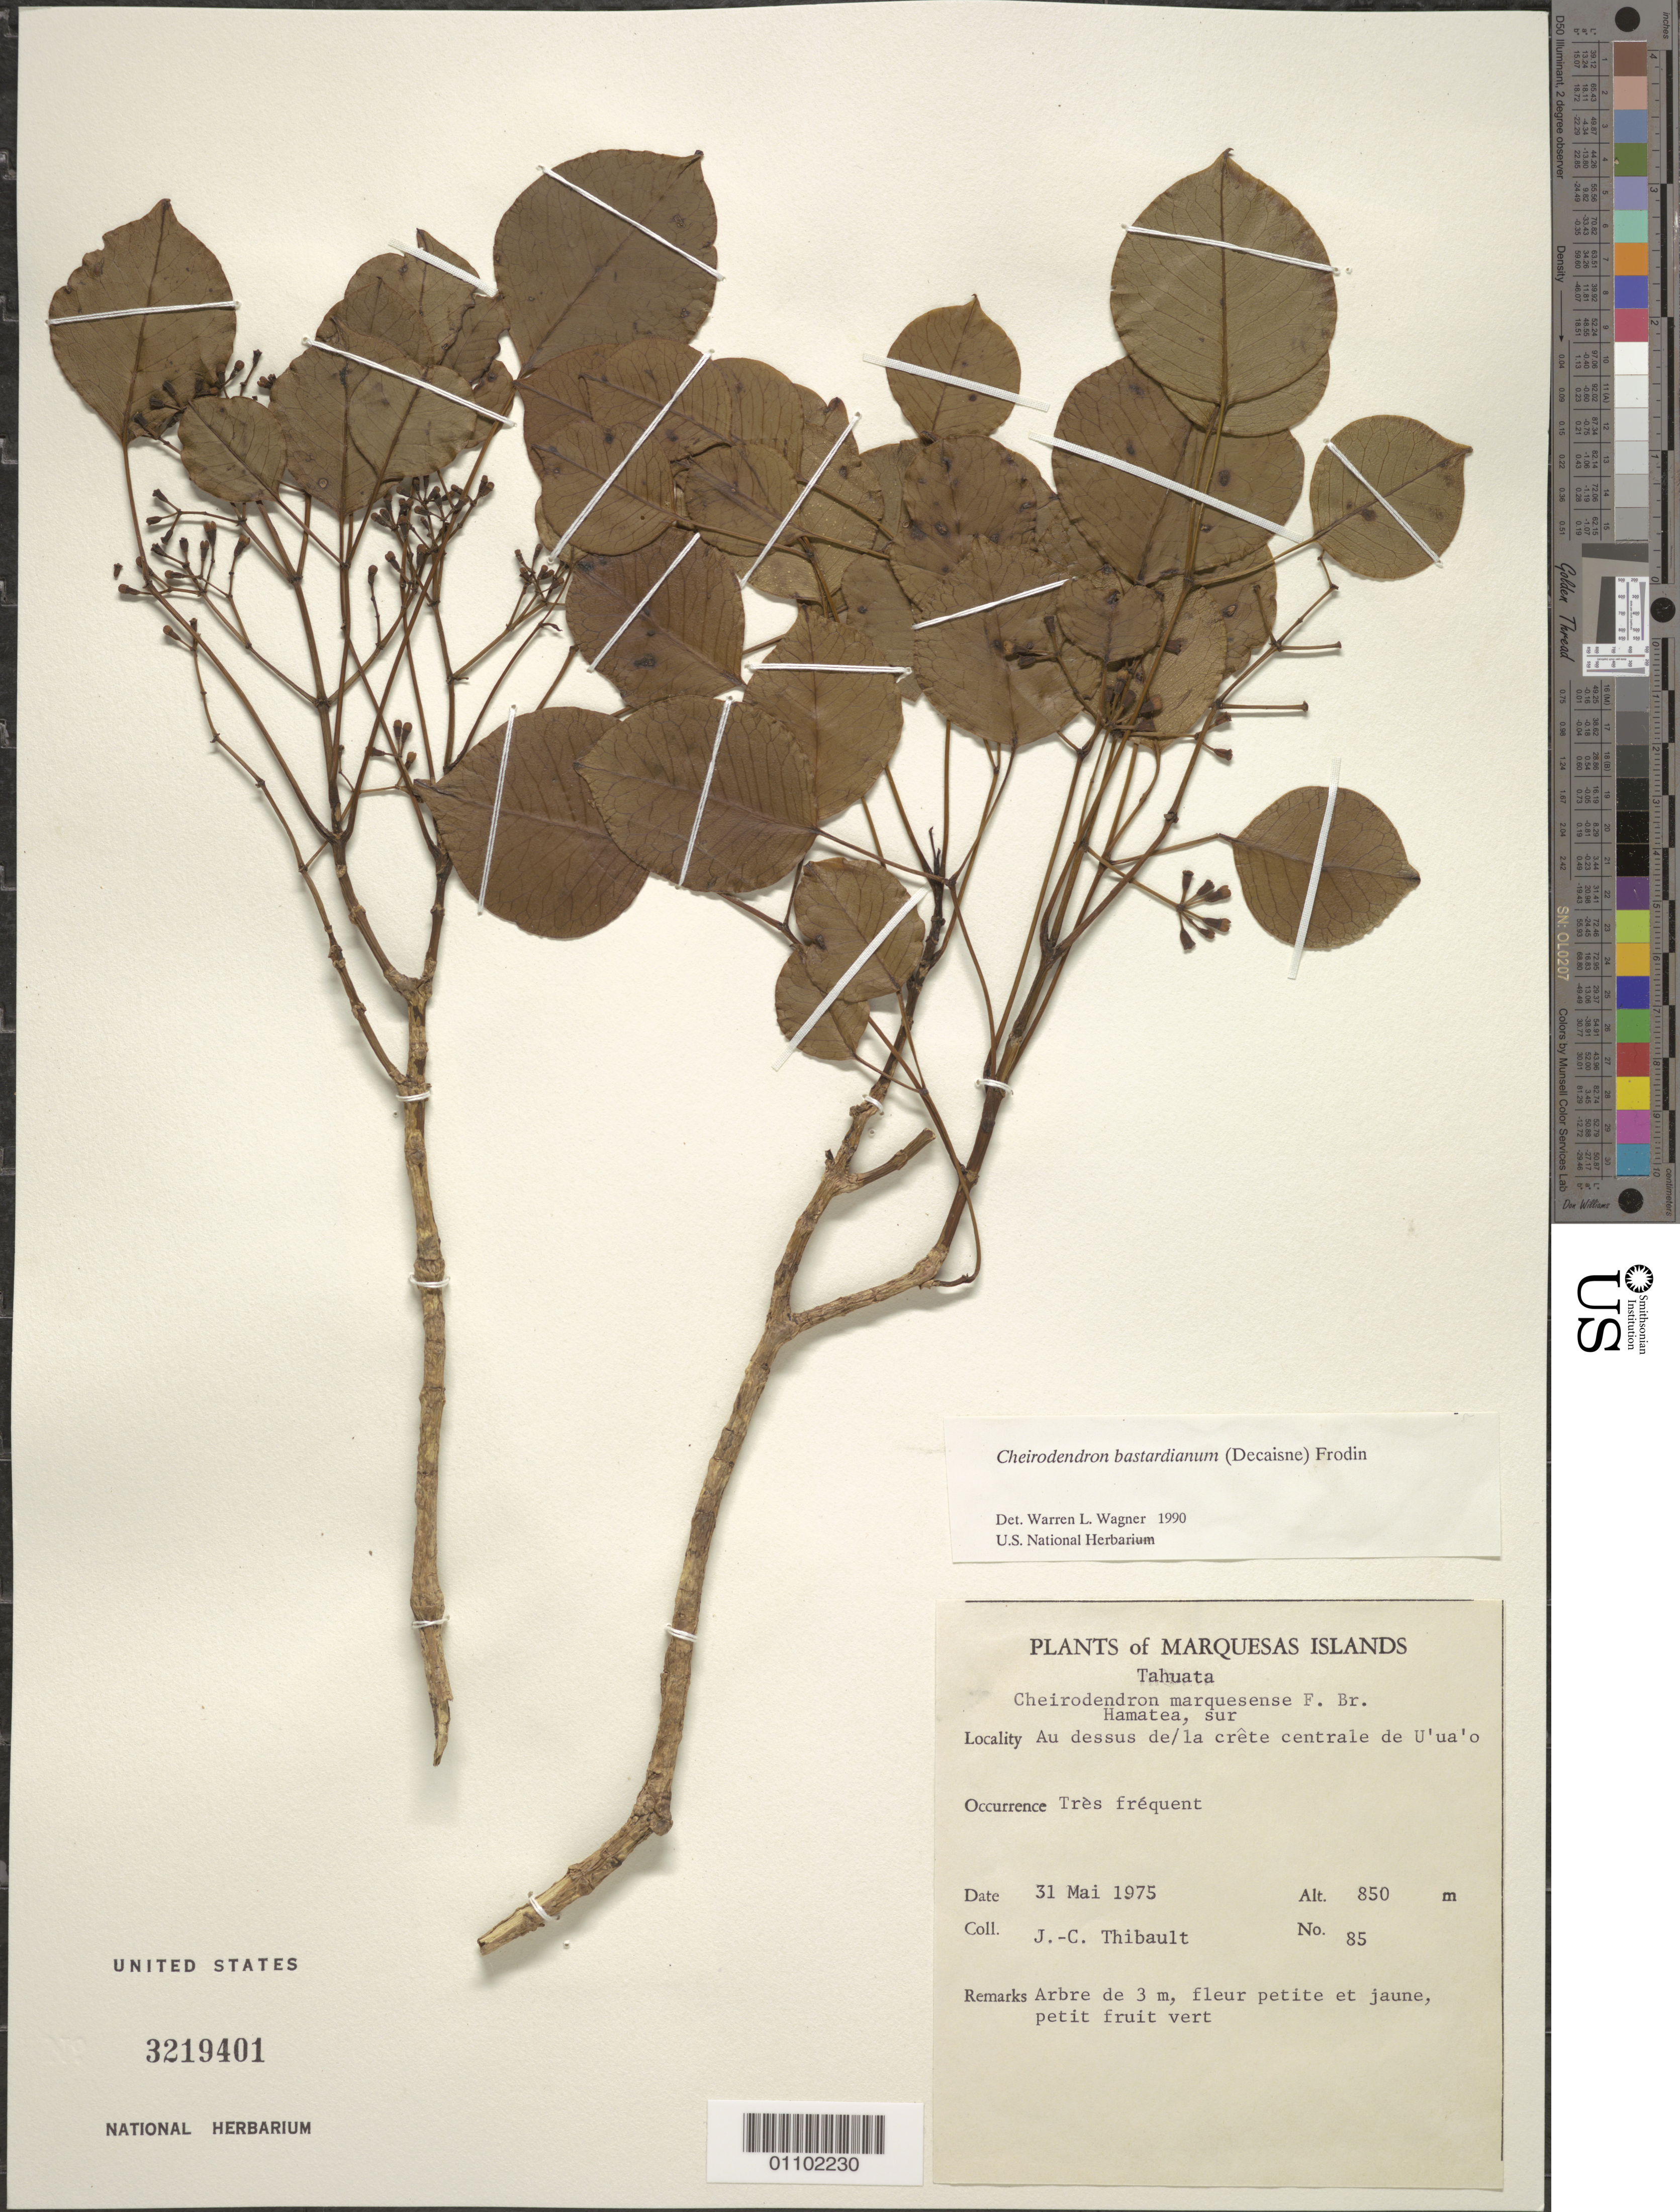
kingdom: Plantae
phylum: Tracheophyta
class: Magnoliopsida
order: Apiales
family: Araliaceae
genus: Cheirodendron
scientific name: Cheirodendron bastardianum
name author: (Decne.) Frodin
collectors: J. Thibault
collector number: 85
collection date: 1975-03-31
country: French Polynesia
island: Tahuata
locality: au-dessus de Hamatea, sur la crête centrale de U'ua'o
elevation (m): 850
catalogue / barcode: US 3219401